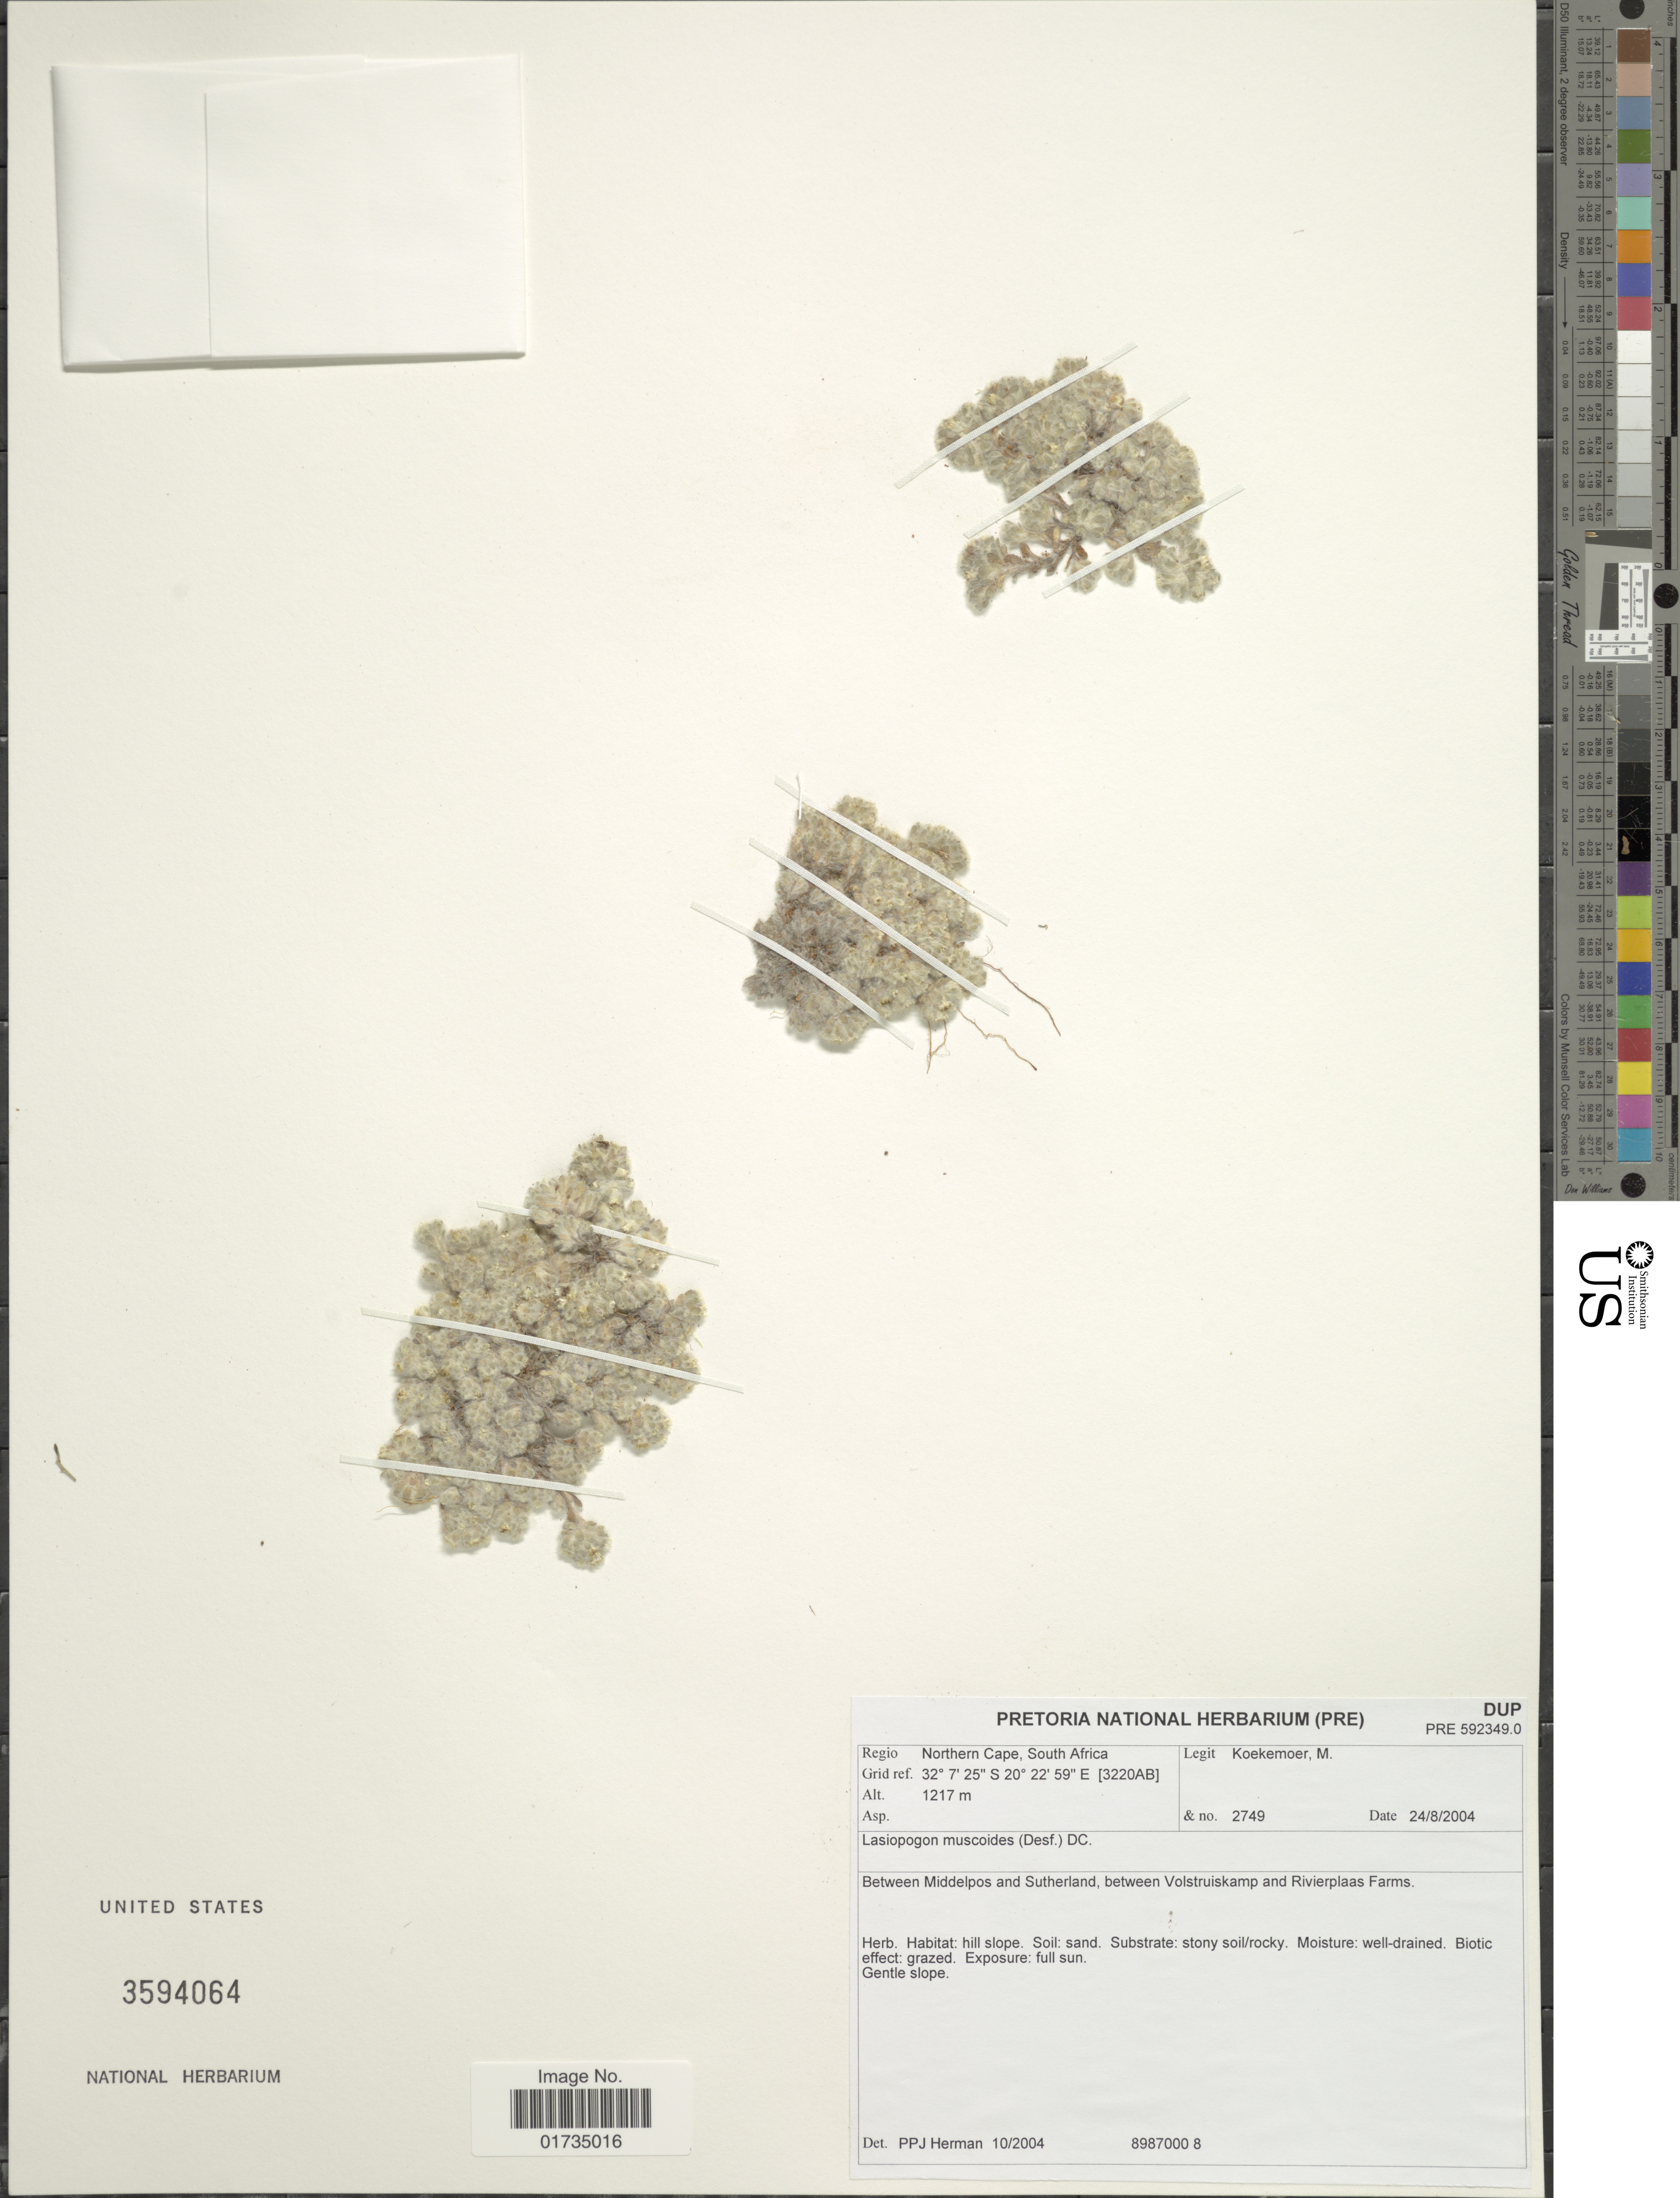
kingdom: Plantae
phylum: Tracheophyta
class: Magnoliopsida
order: Asterales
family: Asteraceae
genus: Lasiopogon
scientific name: Lasiopogon muscoides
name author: (Desf.) DC.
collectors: M. Koekemoer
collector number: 2749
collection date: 2004-08-24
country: South Africa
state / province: Northern Cape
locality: Northern Cape, South Africa. Between Middelpos and Sutherland, between Volstruiskamp and Rivierplaas Farms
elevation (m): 1217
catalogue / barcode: US 3594064